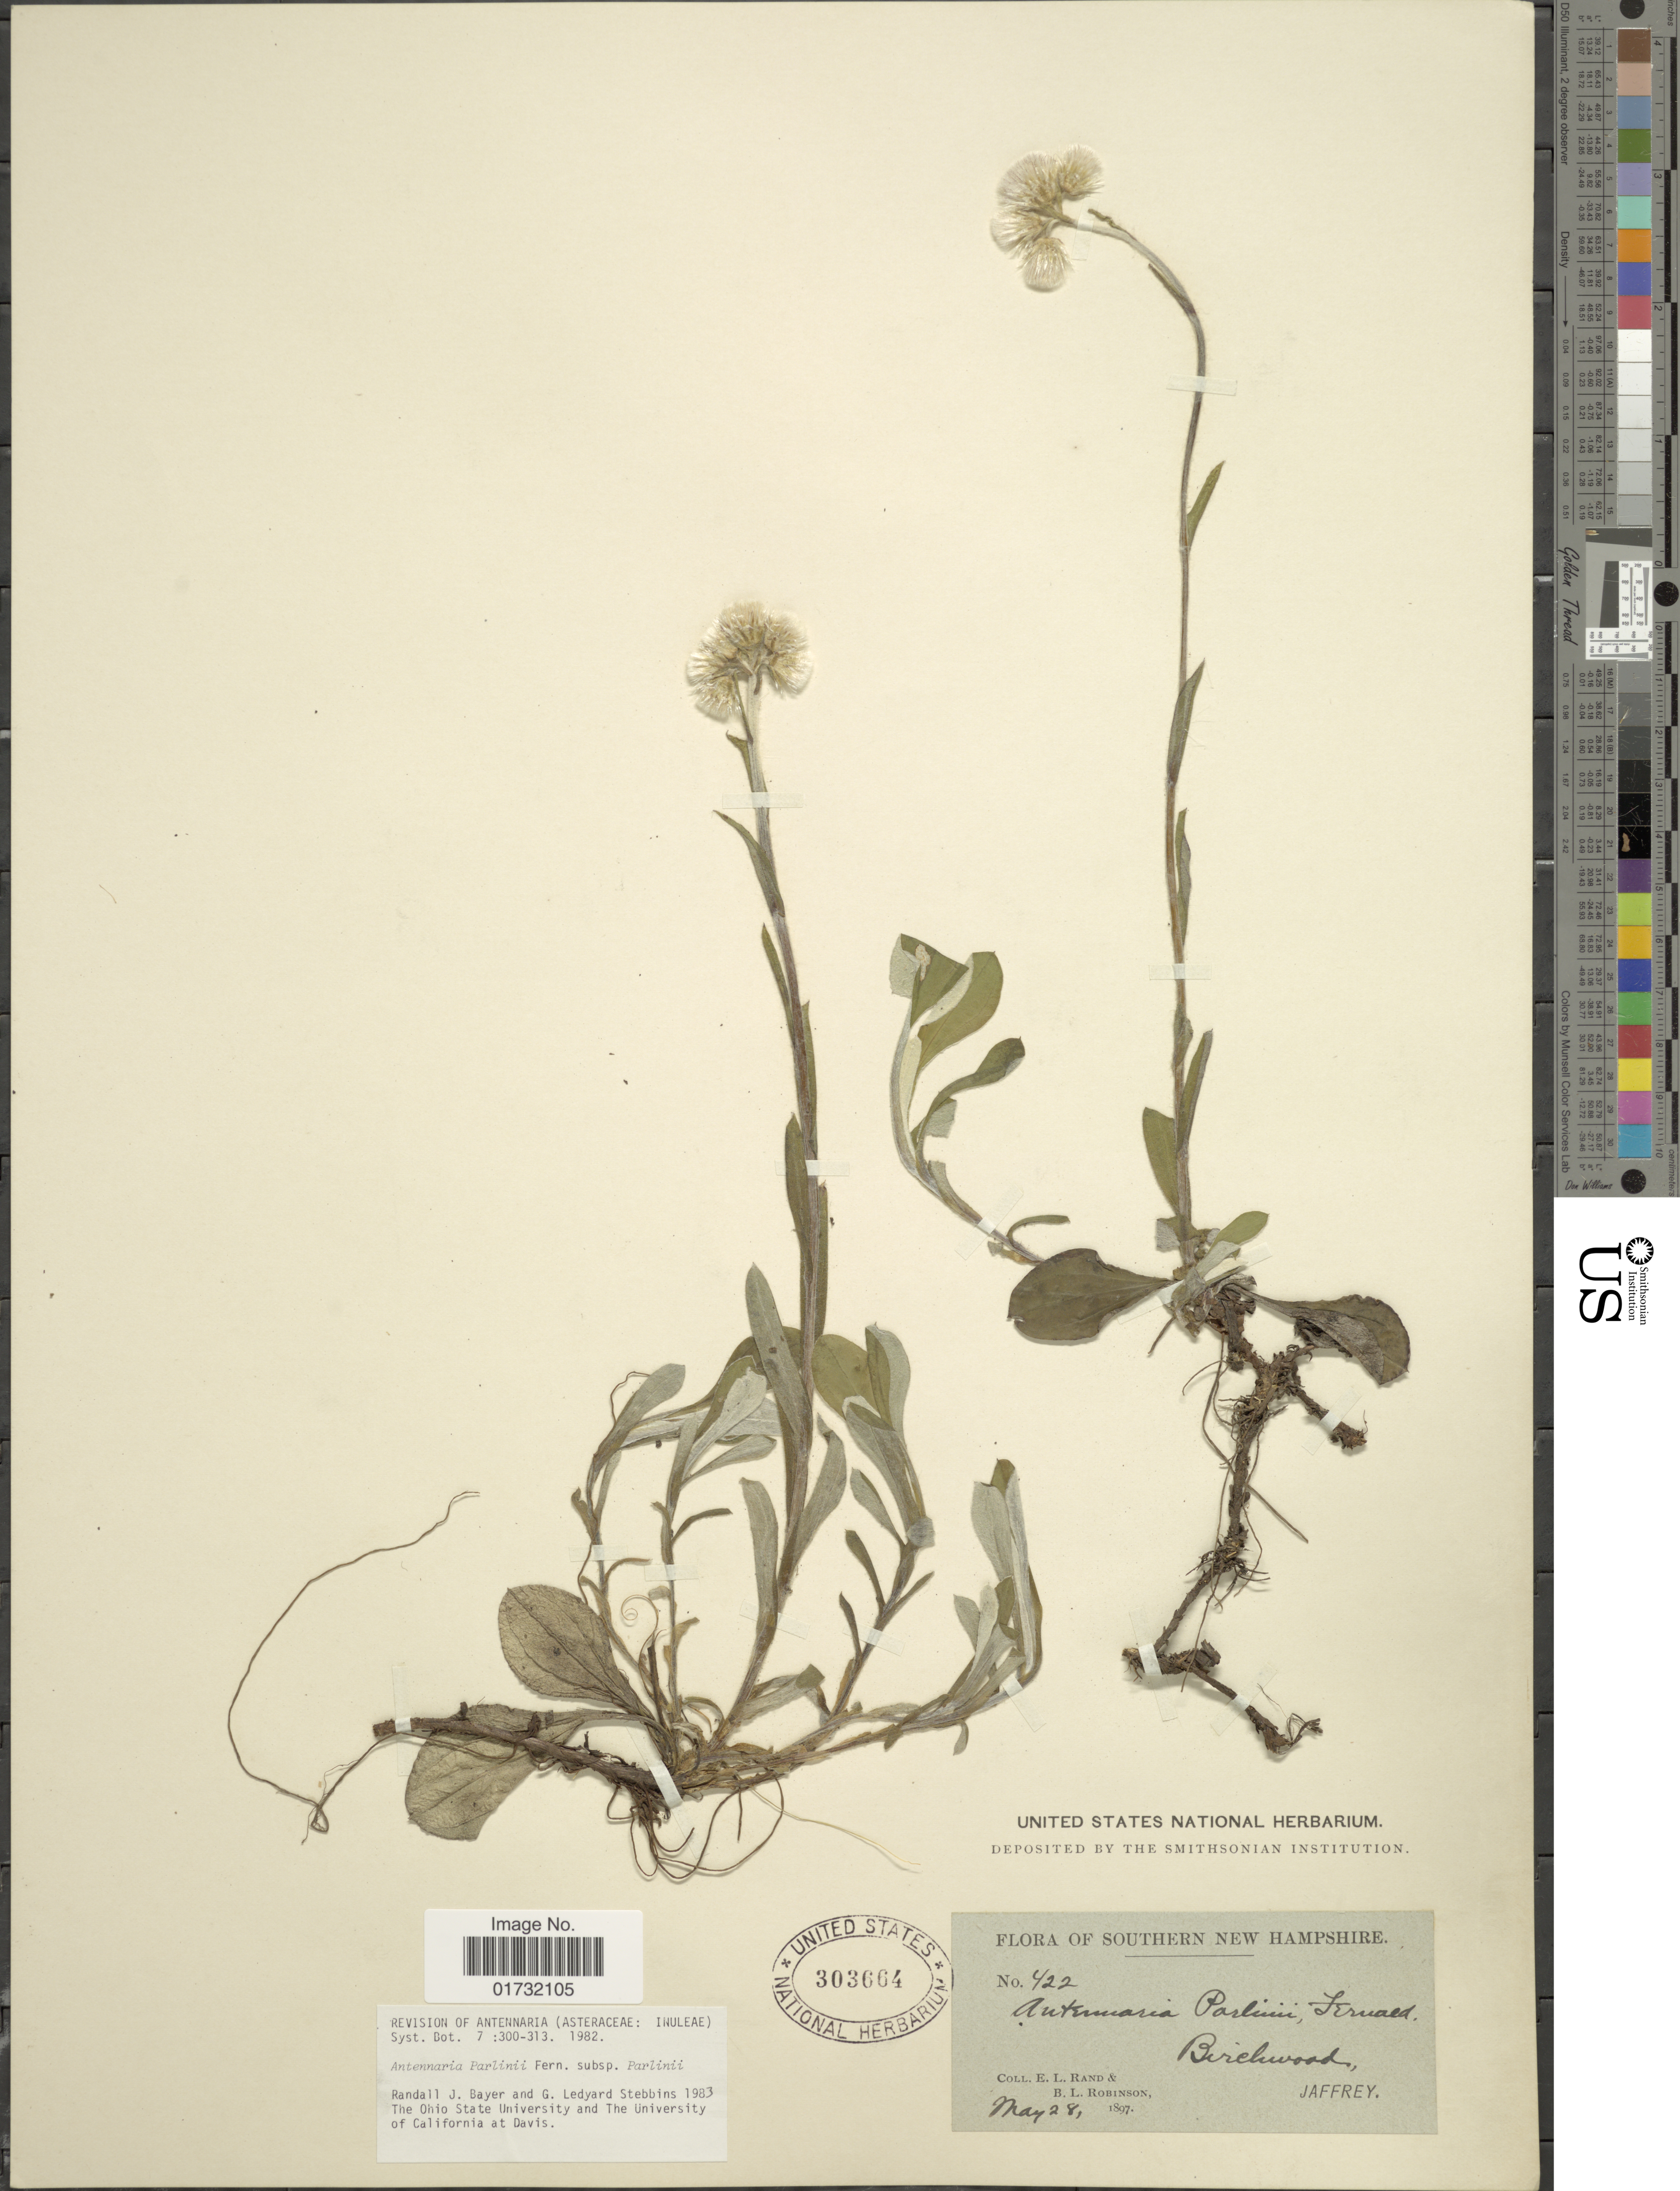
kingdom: Plantae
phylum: Tracheophyta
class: Magnoliopsida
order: Asterales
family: Asteraceae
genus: Antennaria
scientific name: Antennaria parlinii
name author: Fernald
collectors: E. Rand & B. L. Robinson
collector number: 422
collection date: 1897-05-28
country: United States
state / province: New Hampshire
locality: Southern New Hampshire. Birchwood, Jaffrey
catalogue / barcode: US 303664